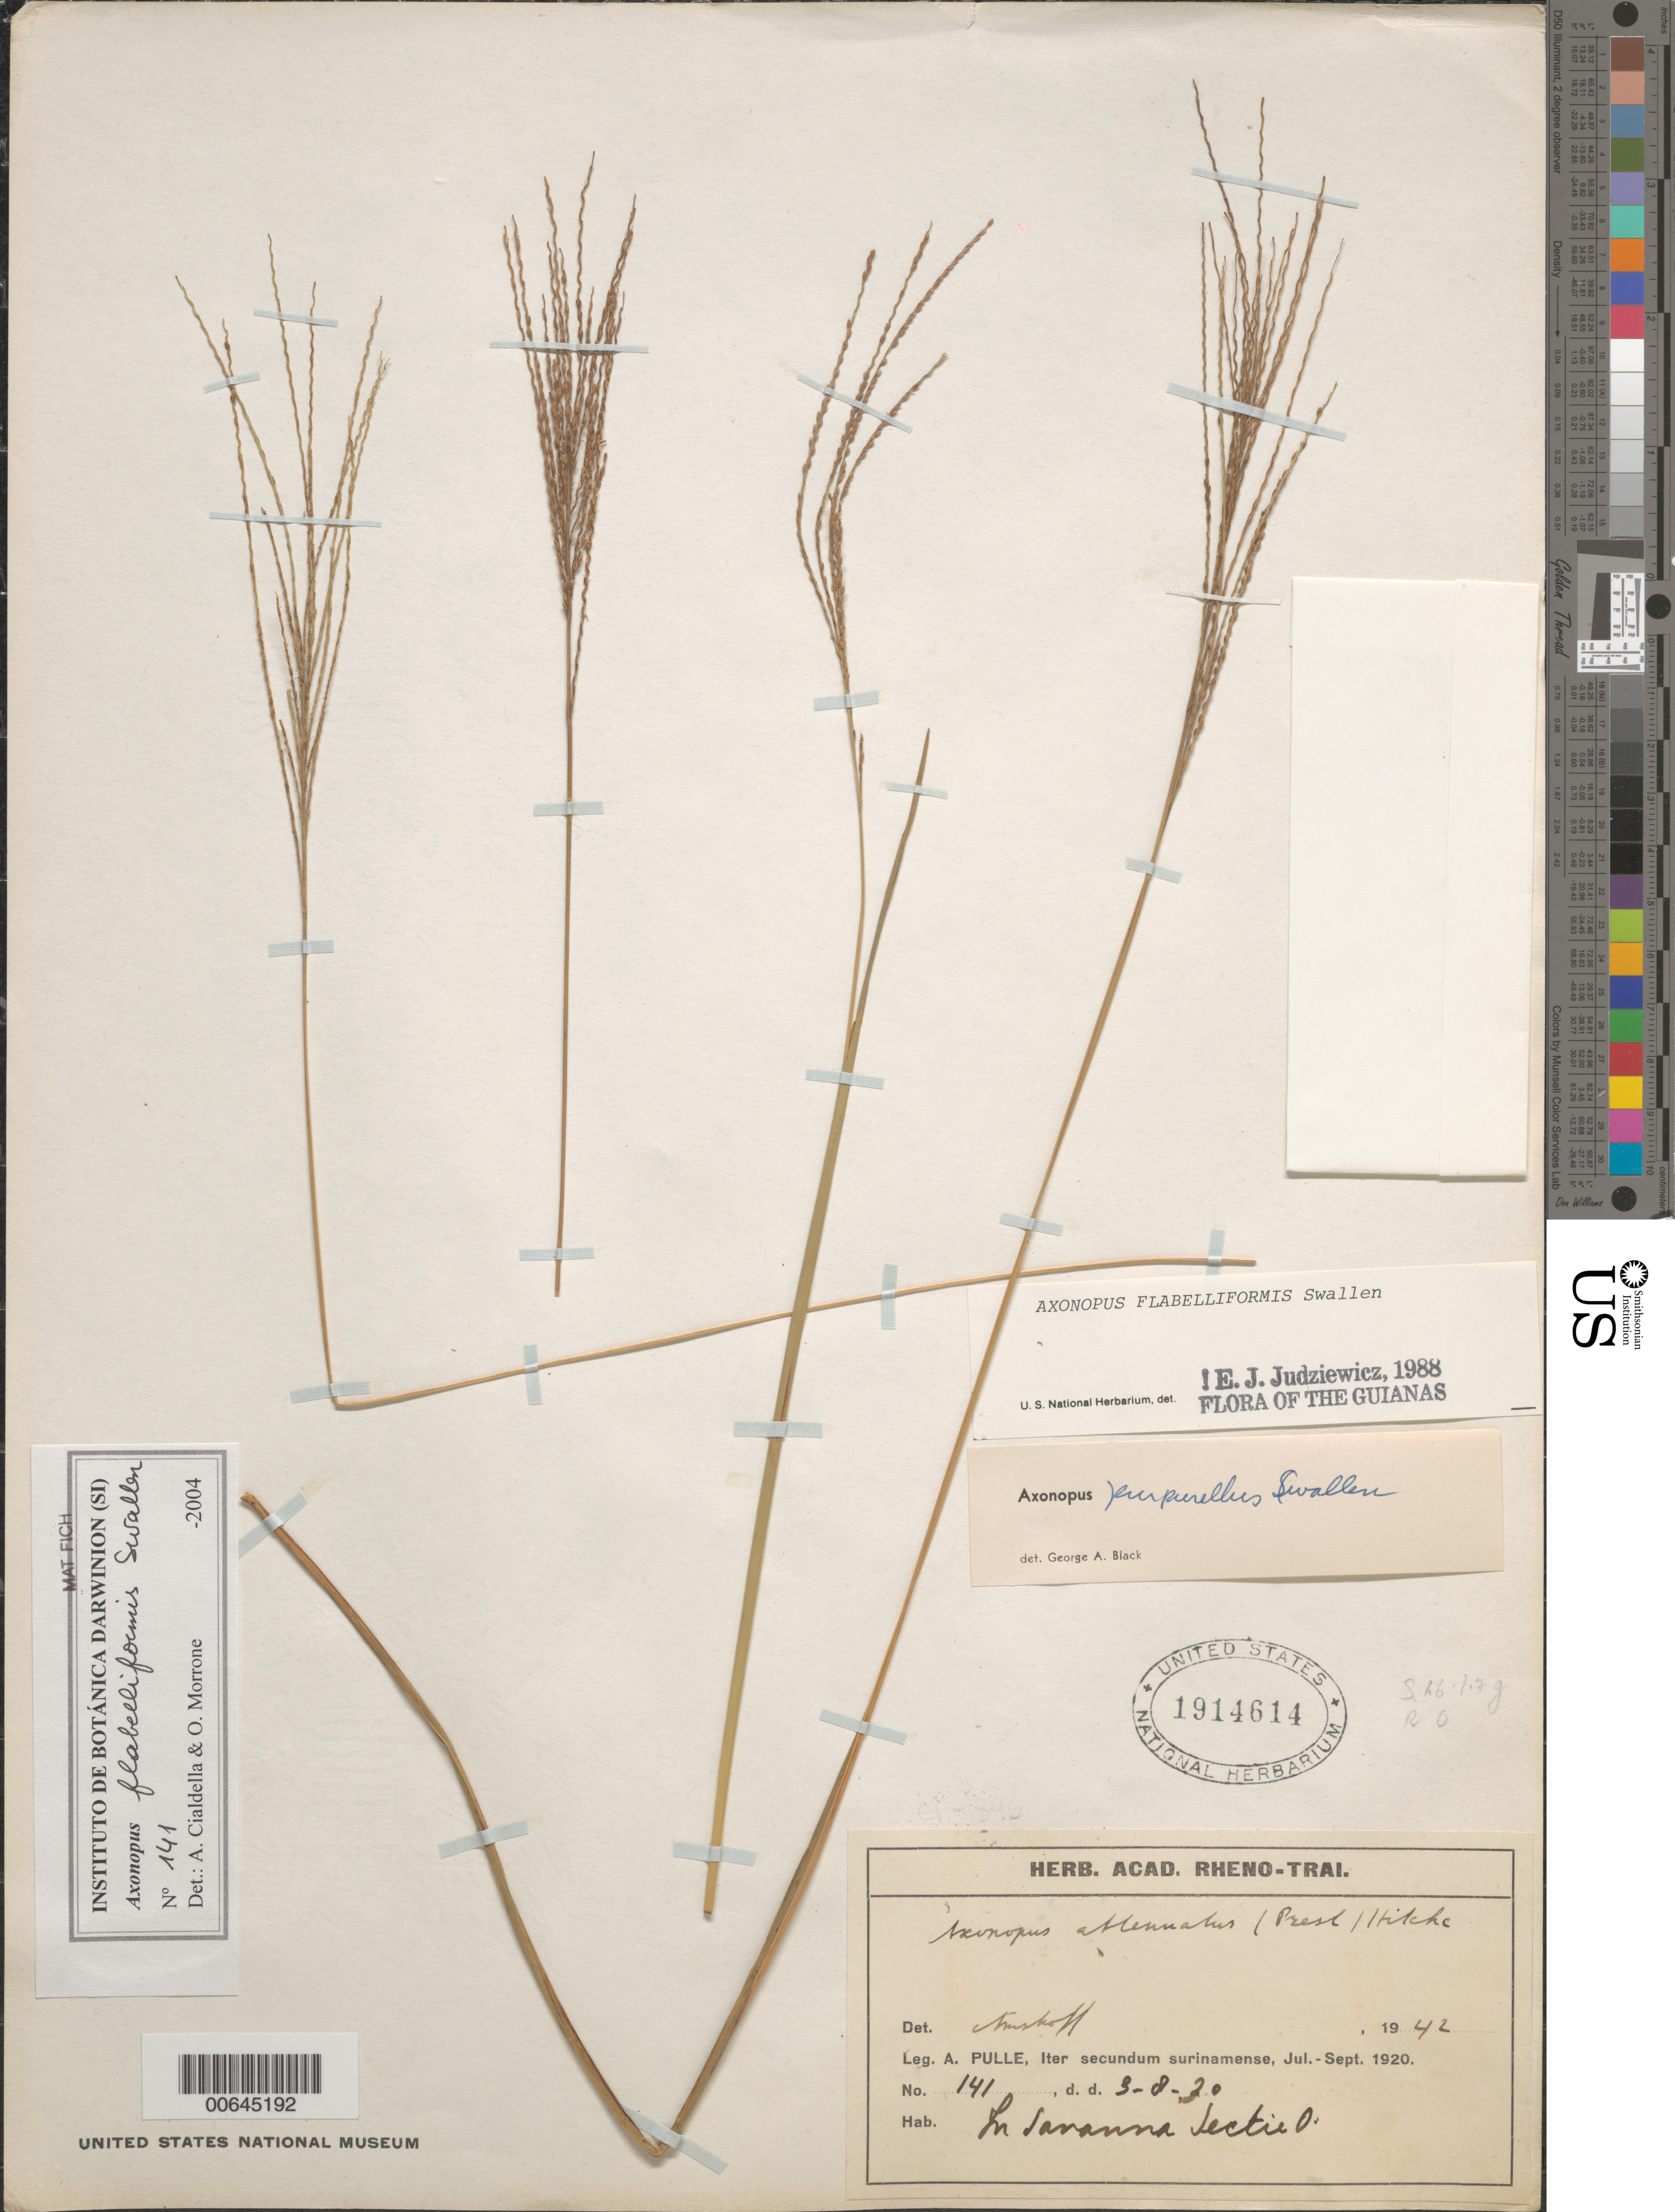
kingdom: Plantae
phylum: Tracheophyta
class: Liliopsida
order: Poales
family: Poaceae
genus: Axonopus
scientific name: Axonopus flabelliformis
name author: Swallen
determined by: Judziewicz, E. J.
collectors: A. A. Pulle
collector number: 141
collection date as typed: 3-Aug-20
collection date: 1920-08-03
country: Suriname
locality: Sectie O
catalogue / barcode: US 1914614